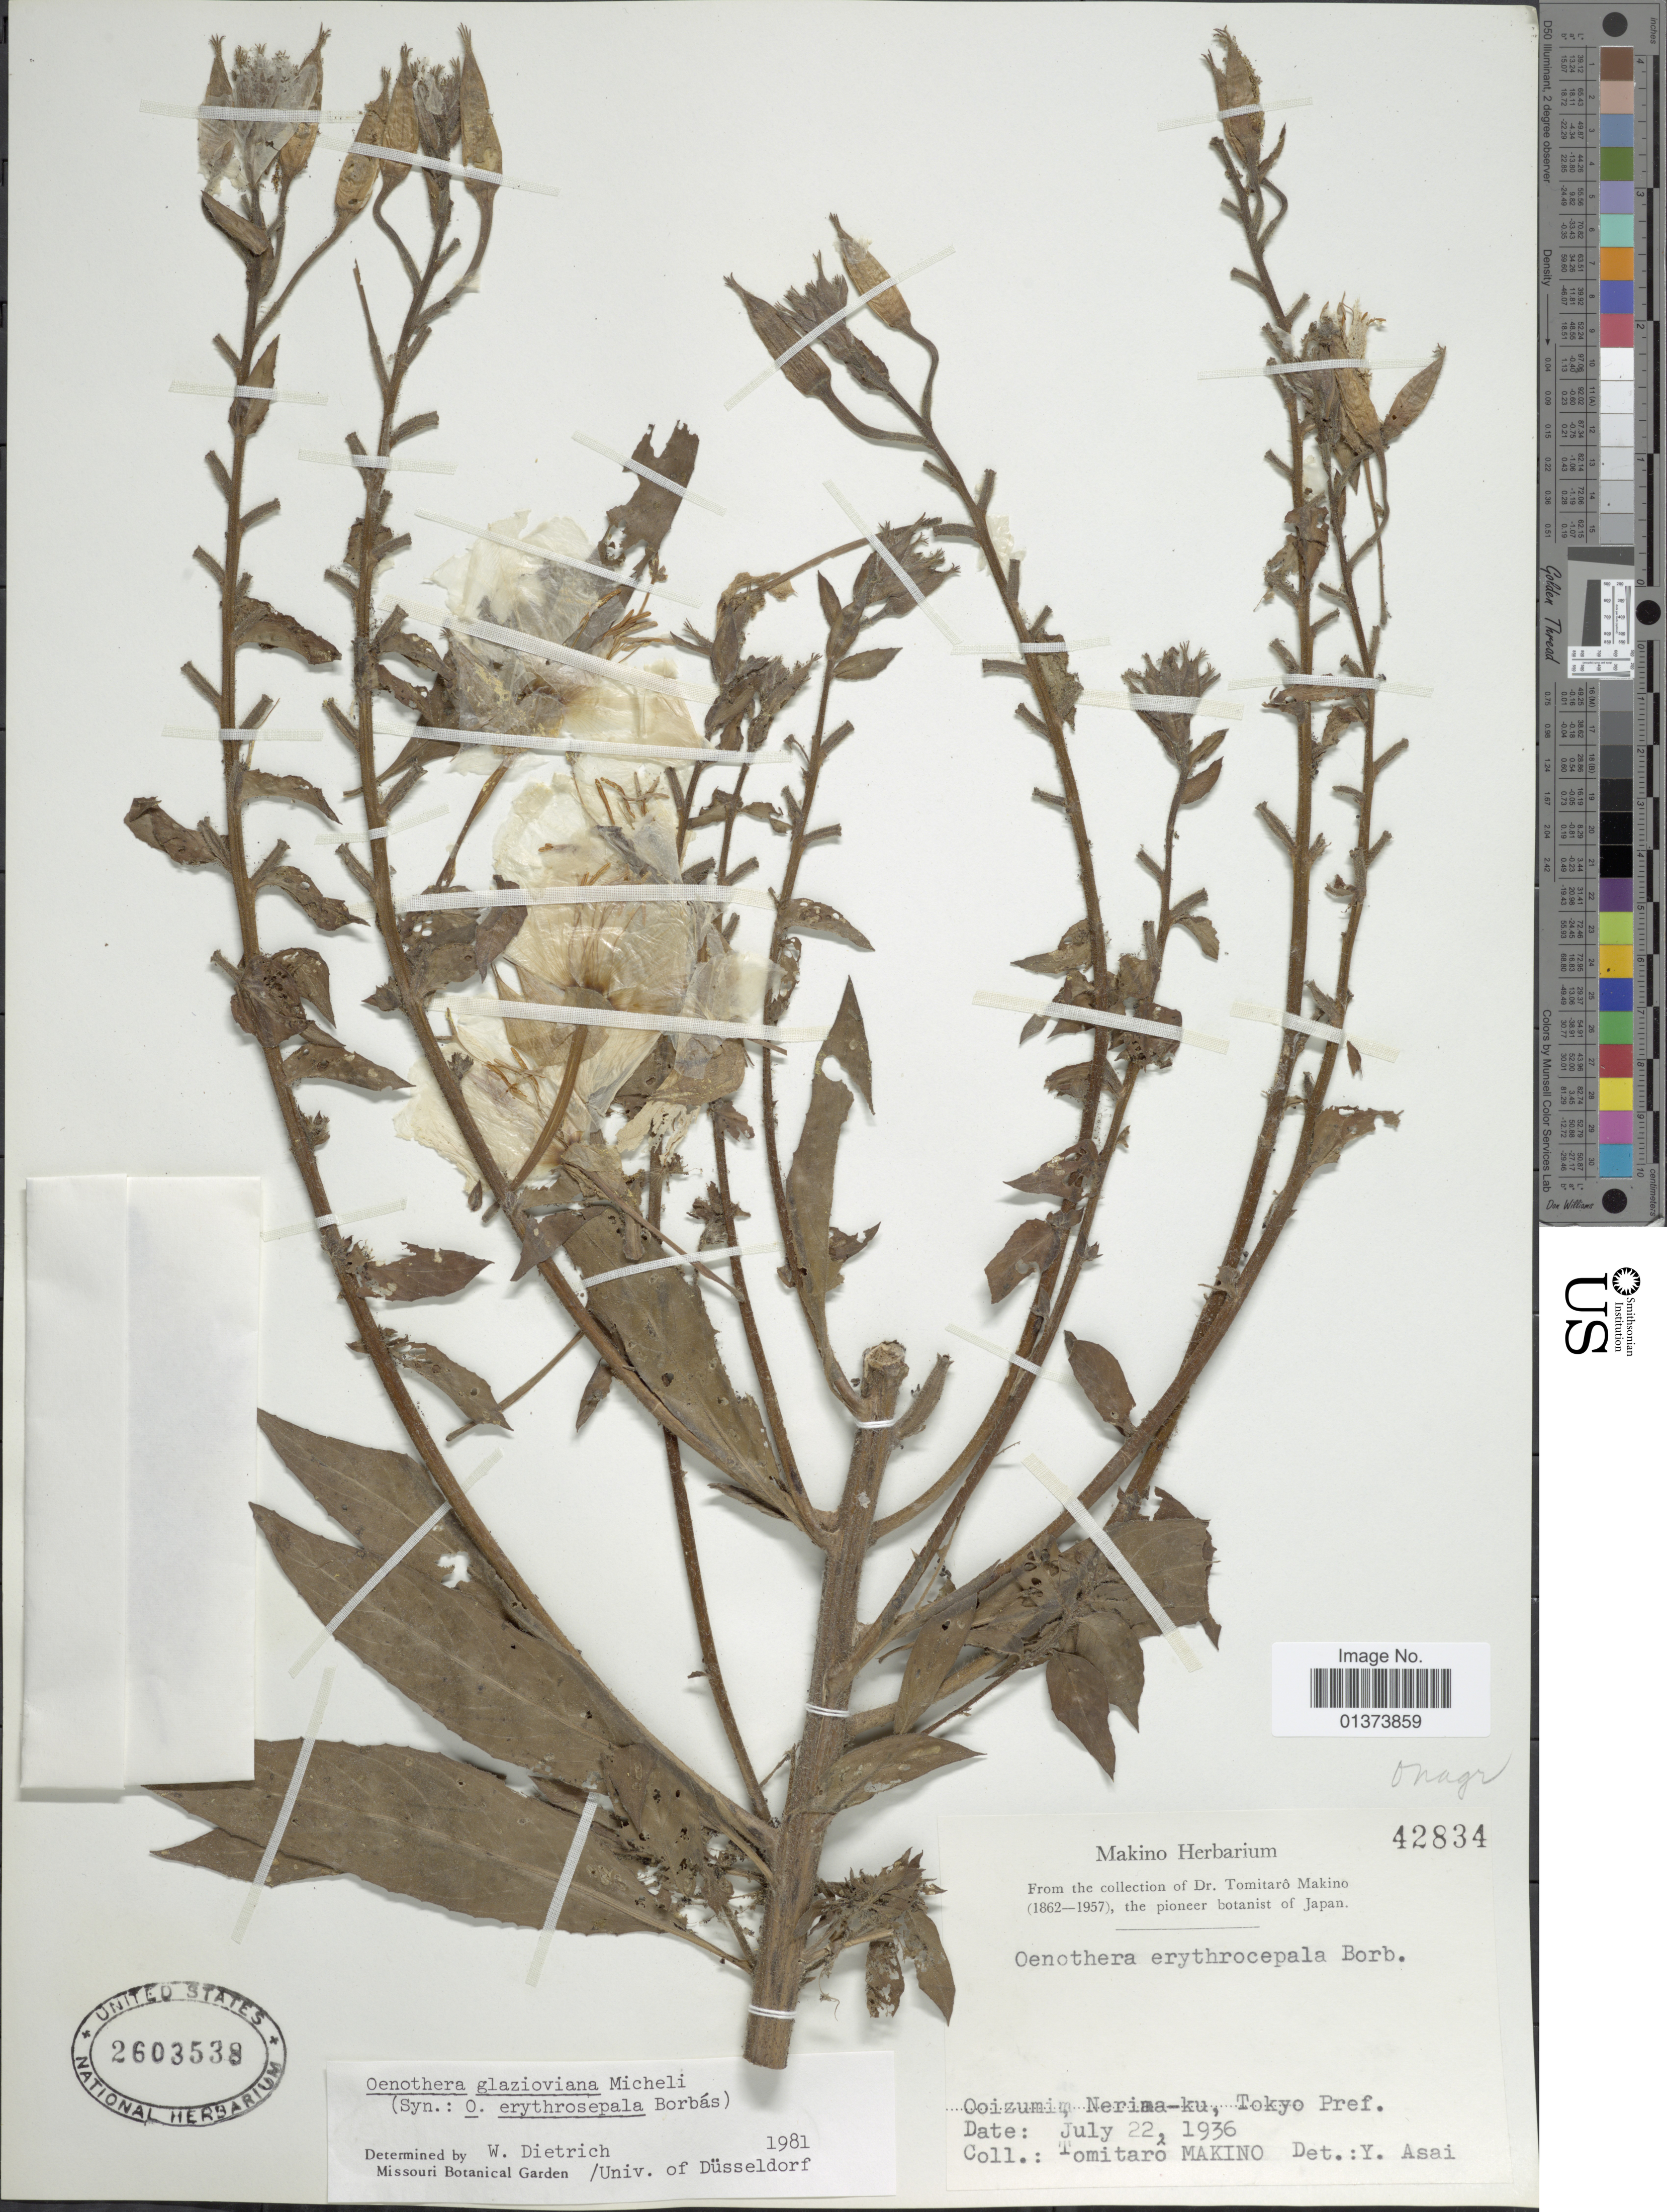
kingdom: Plantae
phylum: Tracheophyta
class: Magnoliopsida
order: Myrtales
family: Onagraceae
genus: Oenothera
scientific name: Oenothera glazioviana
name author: Micheli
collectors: T. Makino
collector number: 42834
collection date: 1936-07-22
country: Japan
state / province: Tokyo, Federal City of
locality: Ooizumi, Nerima-ku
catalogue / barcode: US 2603538